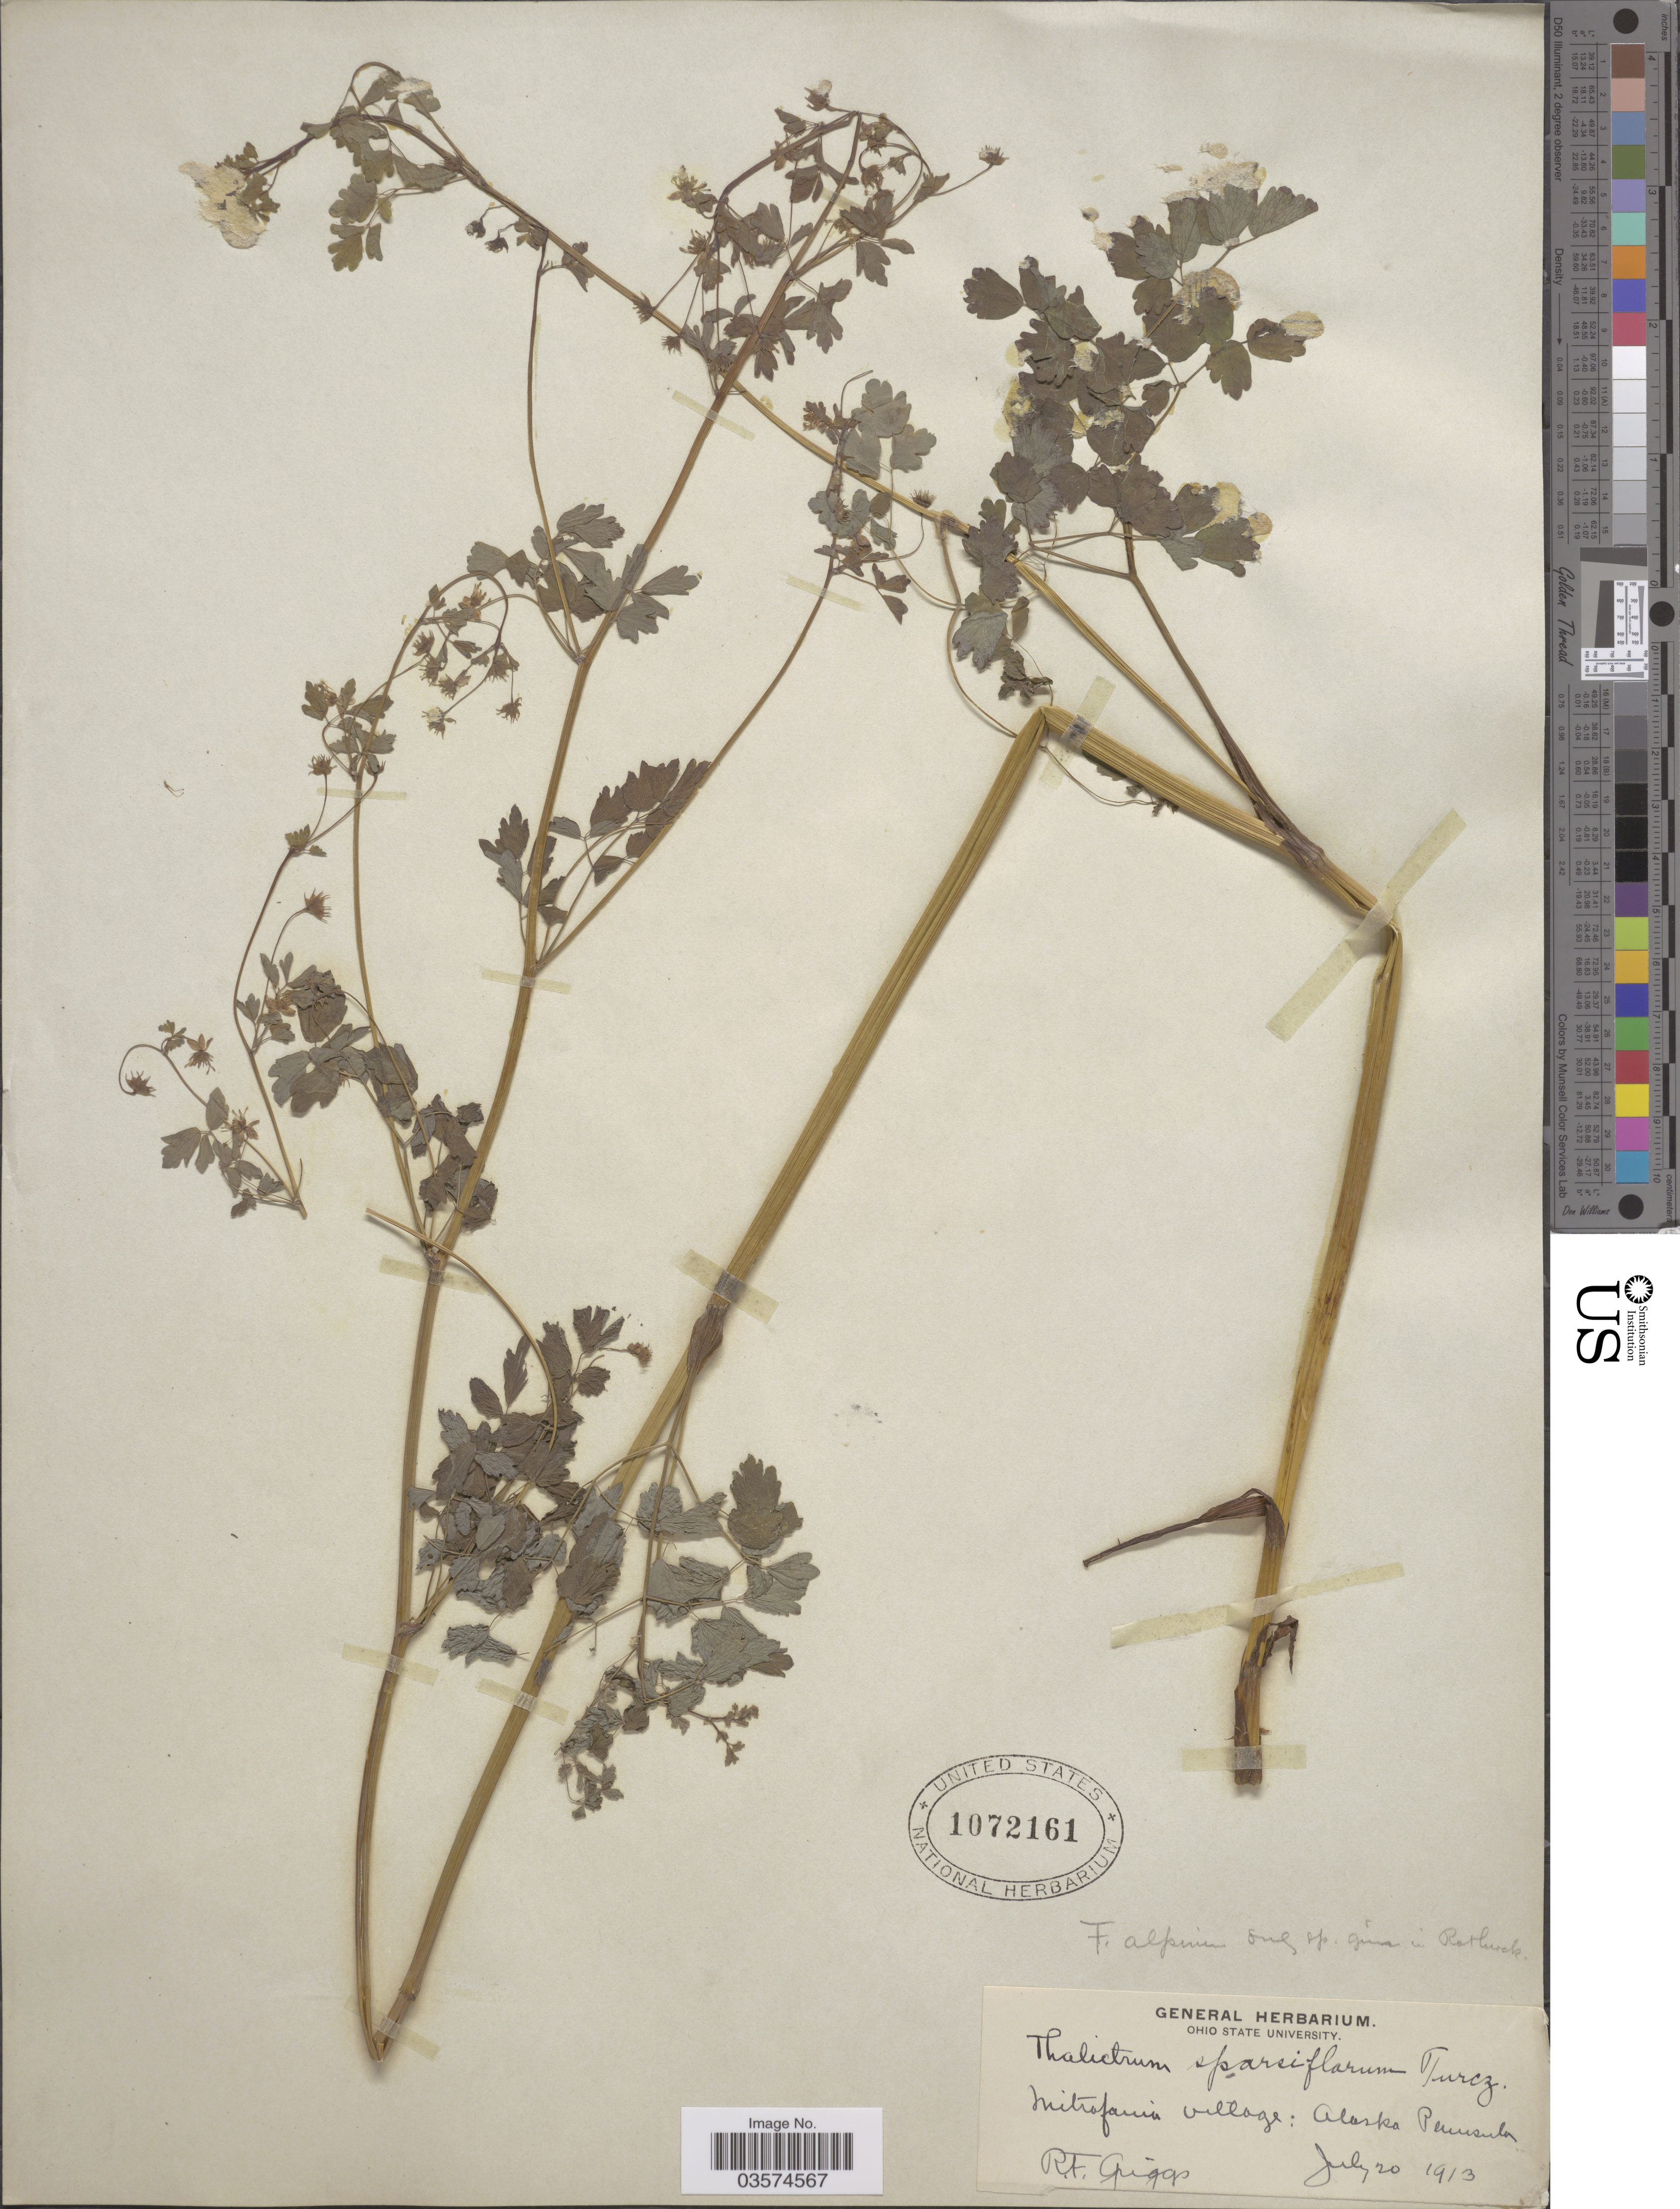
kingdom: Plantae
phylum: Tracheophyta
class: Magnoliopsida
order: Ranunculales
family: Ranunculaceae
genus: Thalictrum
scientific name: Thalictrum sparsiflorum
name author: Turcz. ex Fisch. & C.A. Mey.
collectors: R. F. Griggs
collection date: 1913-07-20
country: United States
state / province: Alaska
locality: Mitrofania Village: Alaska Peninsula.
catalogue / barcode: US 1072161